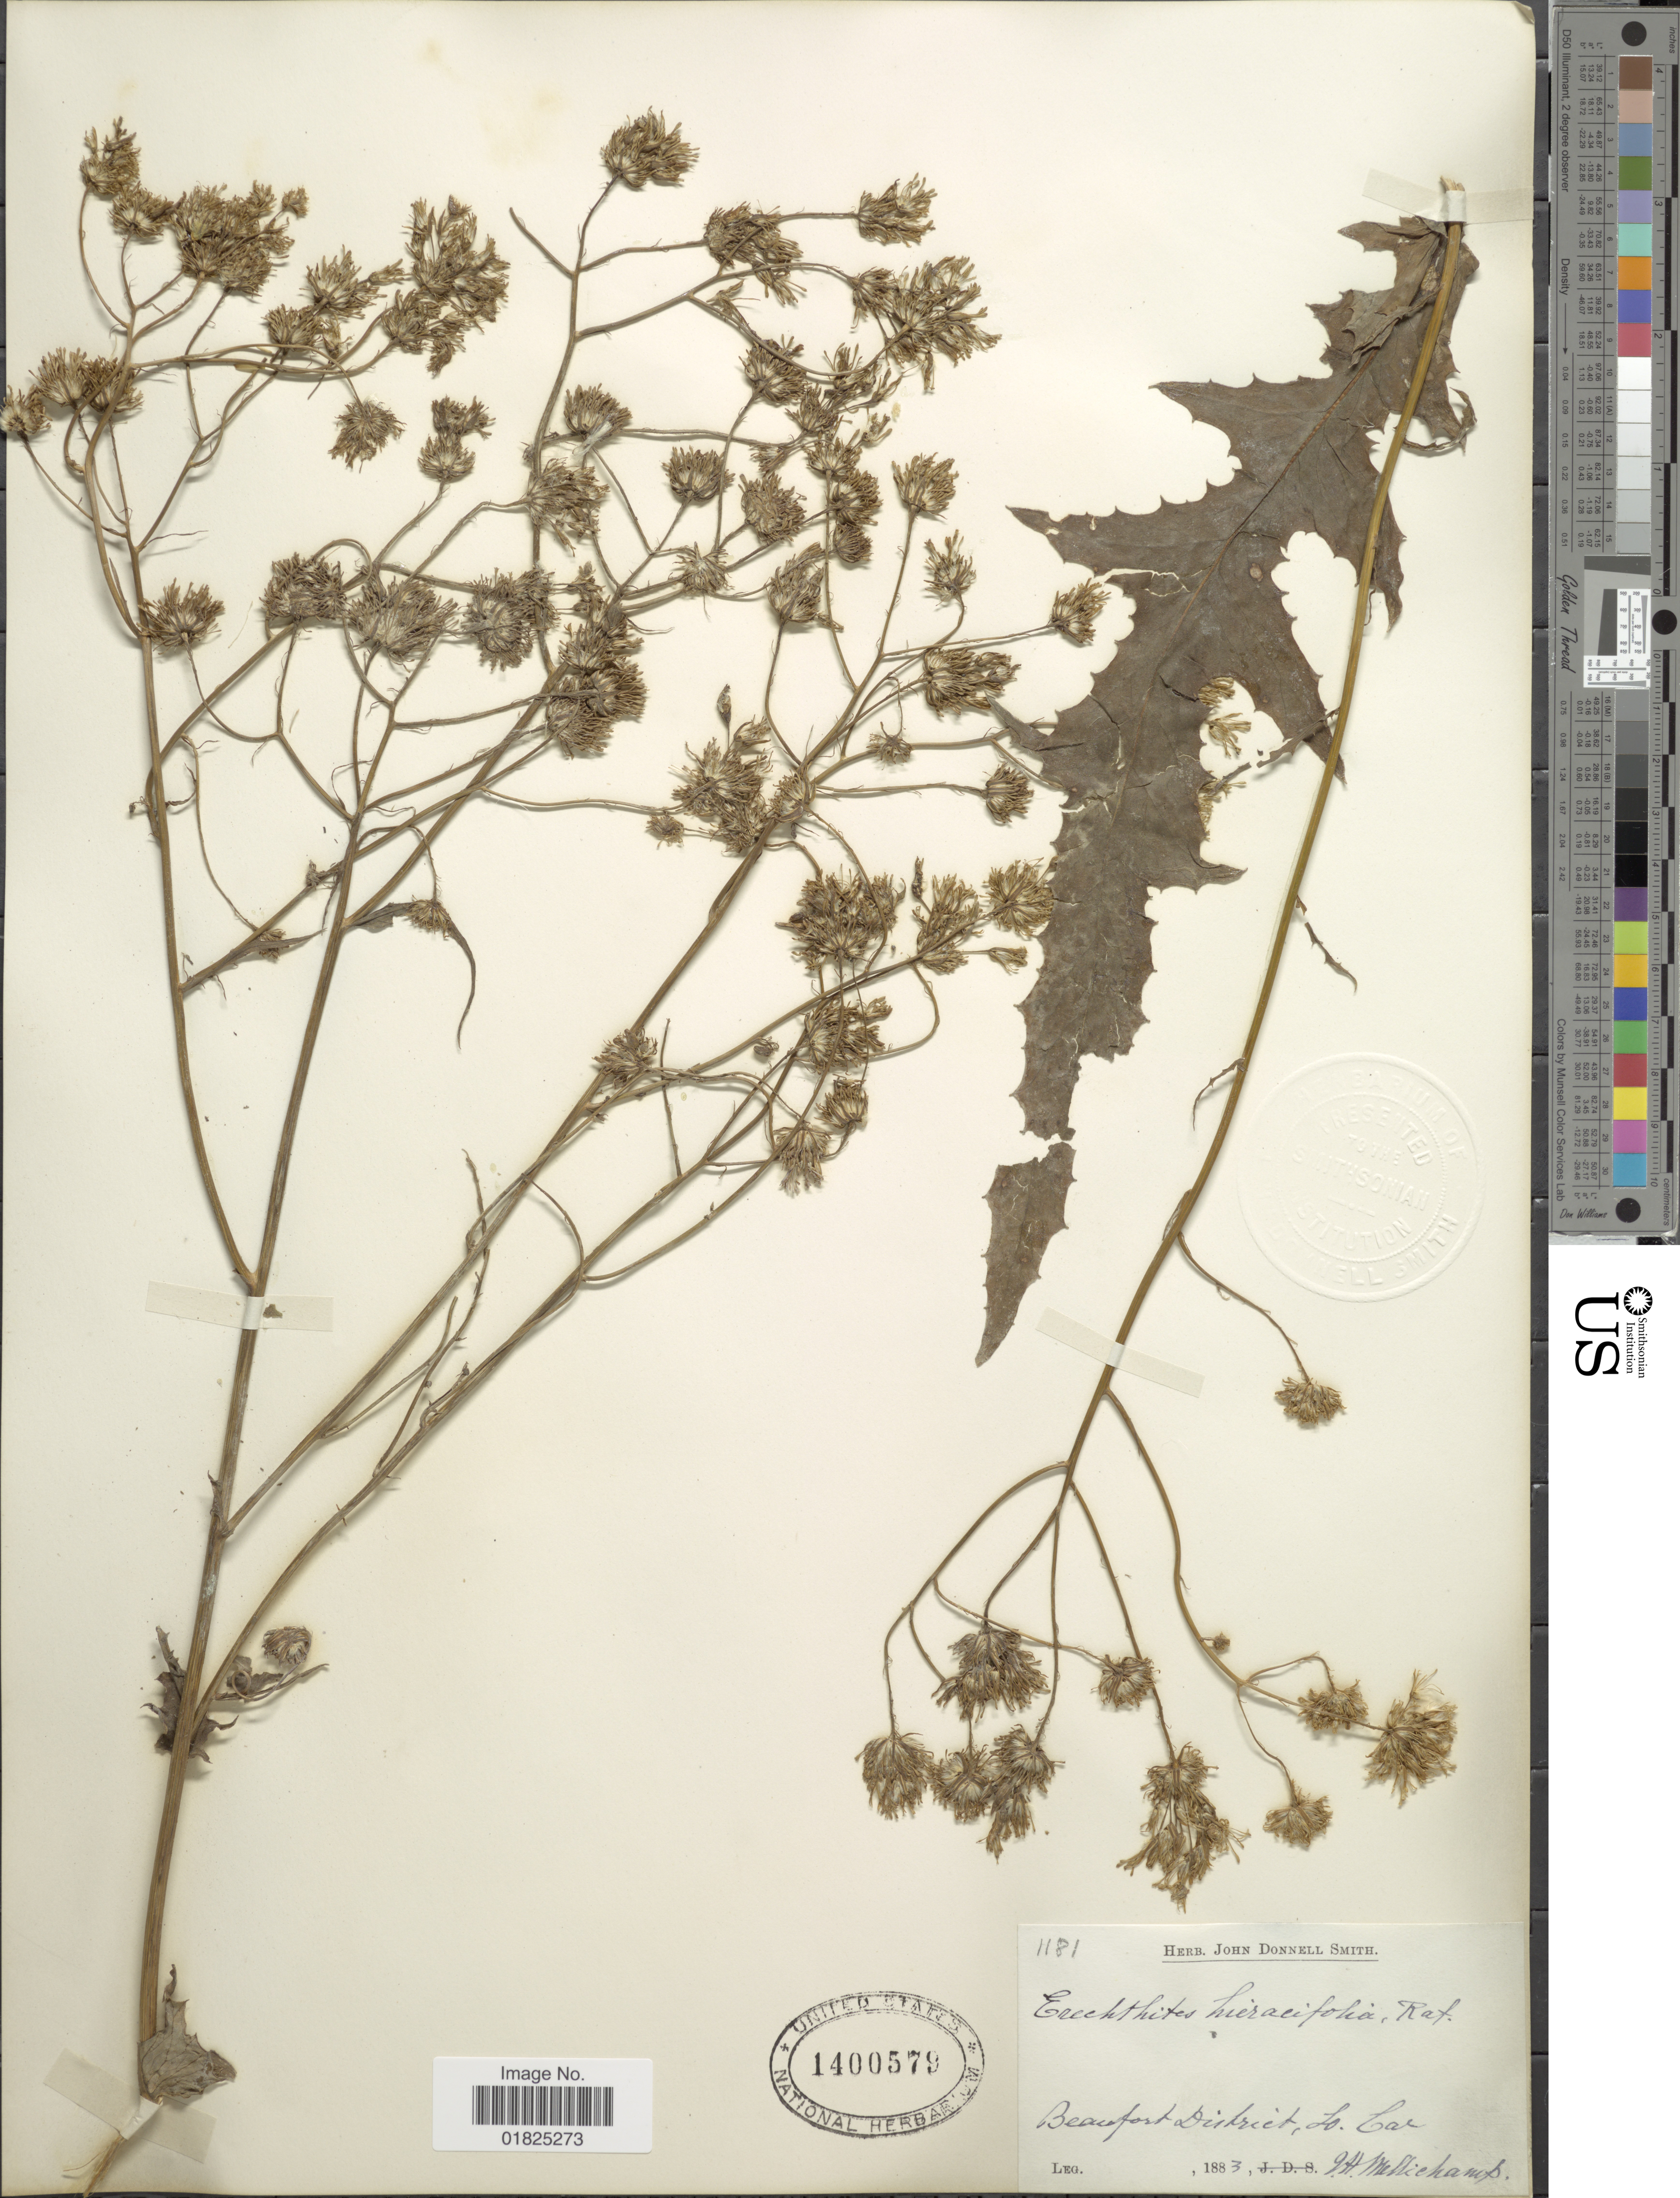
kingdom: Plantae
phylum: Tracheophyta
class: Magnoliopsida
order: Asterales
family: Asteraceae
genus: Erechtites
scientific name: Erechtites hieraciifolius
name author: (L.) Raf. ex DC.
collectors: J. H. Mellichamp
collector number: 1181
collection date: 1883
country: United States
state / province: South Carolina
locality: Beaufort District.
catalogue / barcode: US 1400579